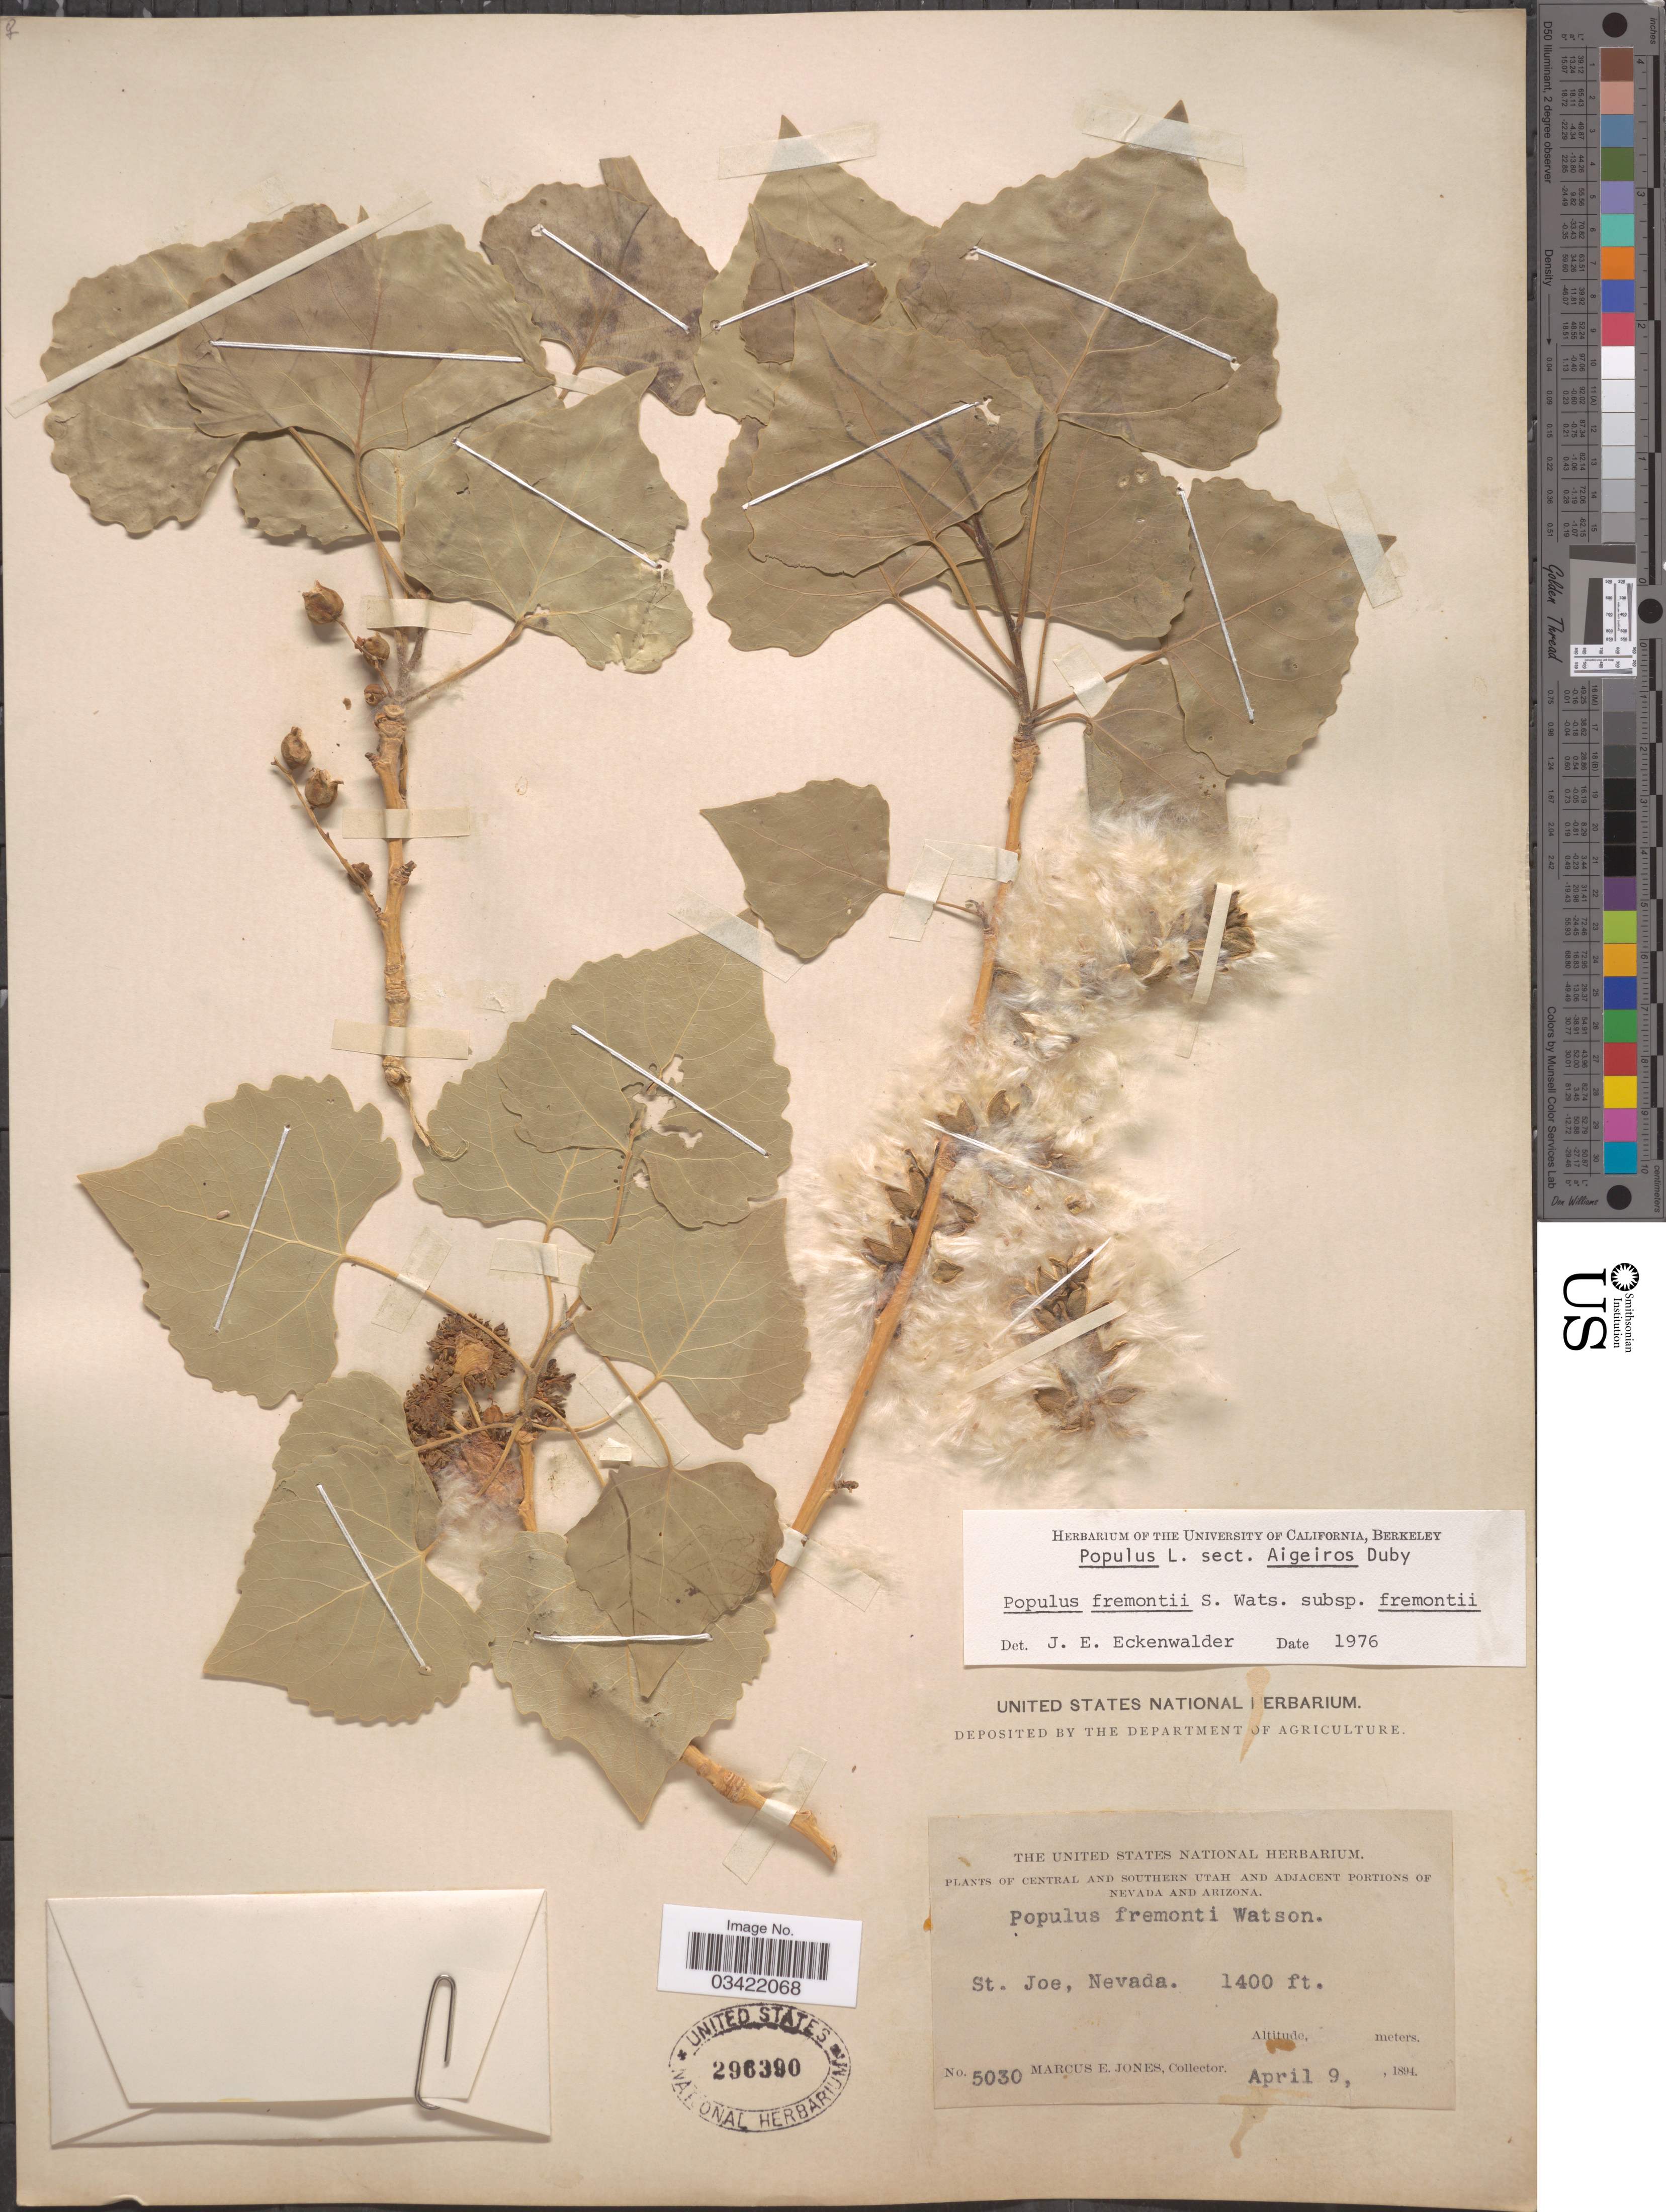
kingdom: Plantae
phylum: Tracheophyta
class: Magnoliopsida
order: Malpighiales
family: Salicaceae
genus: Populus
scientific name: Populus fremontii subsp. fremontii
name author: S. Watson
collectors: M. E. Jones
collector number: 5030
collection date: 1894-04-09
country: United States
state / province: Nevada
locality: Adjacent Portions of Nevada. St. Joe.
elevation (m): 427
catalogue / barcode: US 296390